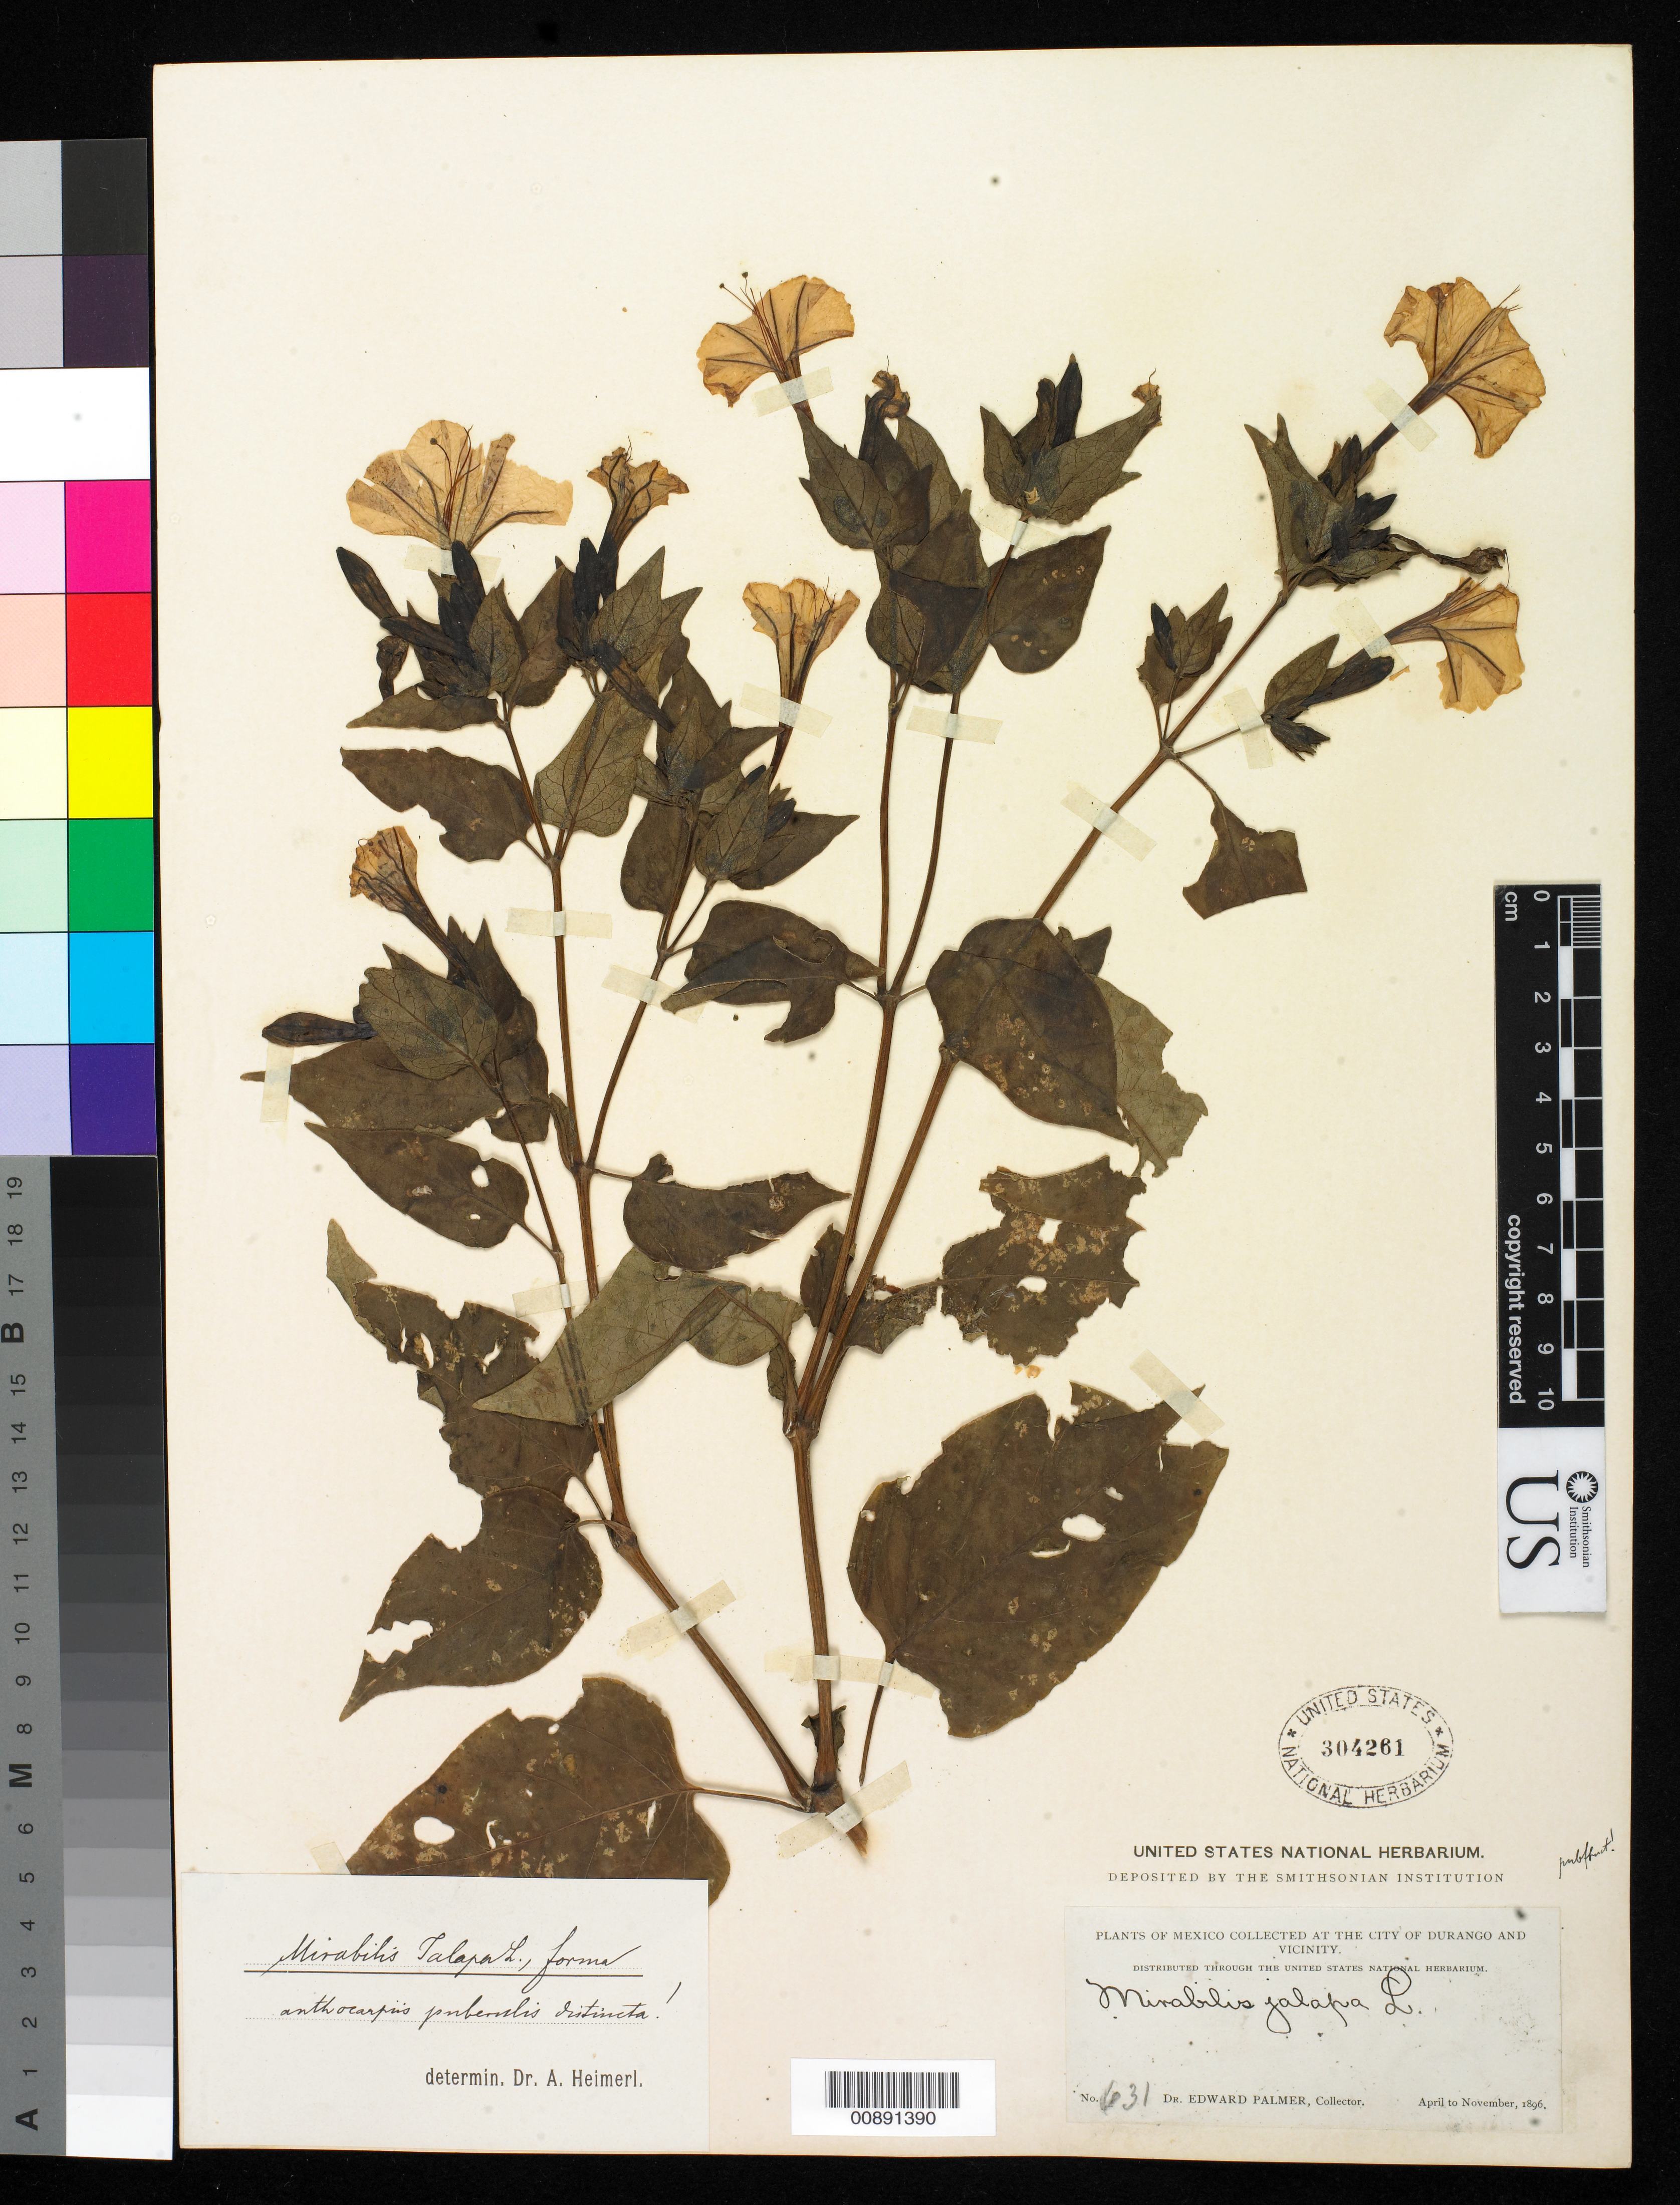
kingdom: Plantae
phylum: Tracheophyta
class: Magnoliopsida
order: Caryophyllales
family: Nyctaginaceae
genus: Mirabilis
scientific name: Mirabilis jalapa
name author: L.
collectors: E. Palmer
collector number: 631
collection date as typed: Apr 1896 to -- Nov 1896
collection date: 1896-04/1896-11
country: Mexico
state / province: Durango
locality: City of Durango and vicinity.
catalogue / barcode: US 304261